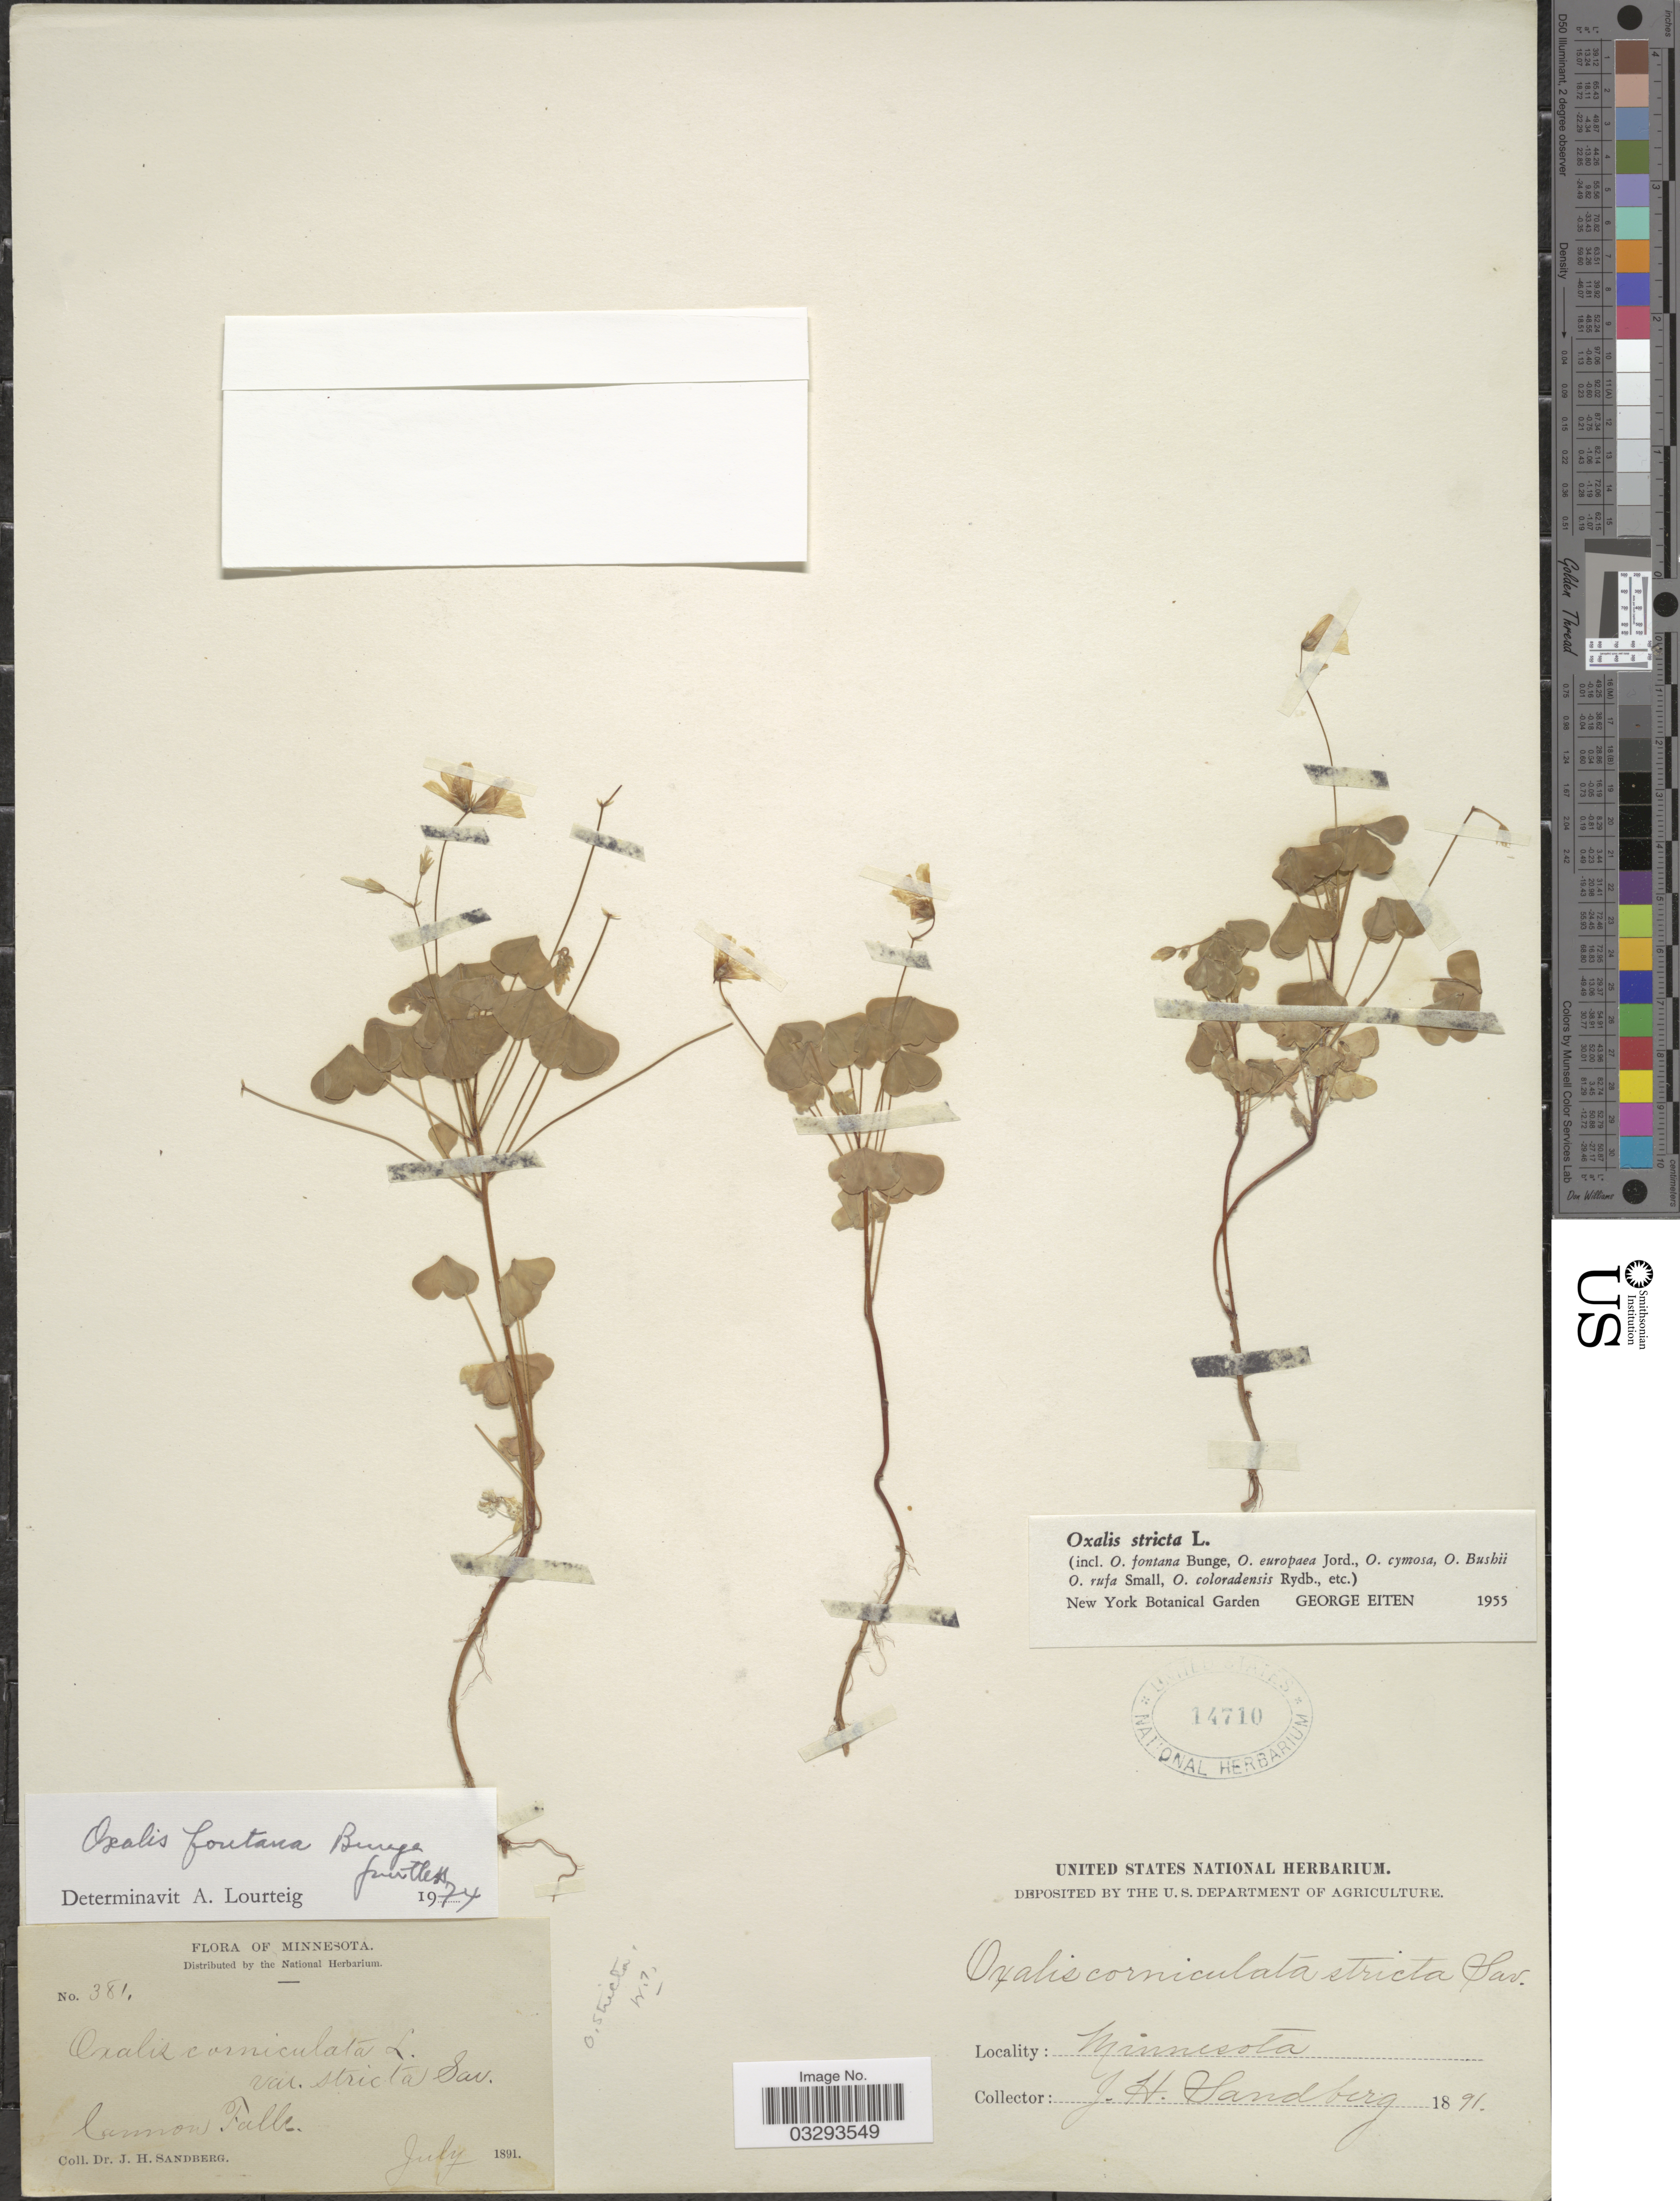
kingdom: Plantae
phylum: Tracheophyta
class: Magnoliopsida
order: Oxalidales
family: Oxalidaceae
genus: Oxalis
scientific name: Oxalis fontana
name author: Bunge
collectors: J. Sanberg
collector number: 381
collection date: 1891-07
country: United States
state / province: Minnesota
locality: Cannon Falls.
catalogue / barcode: US 14710